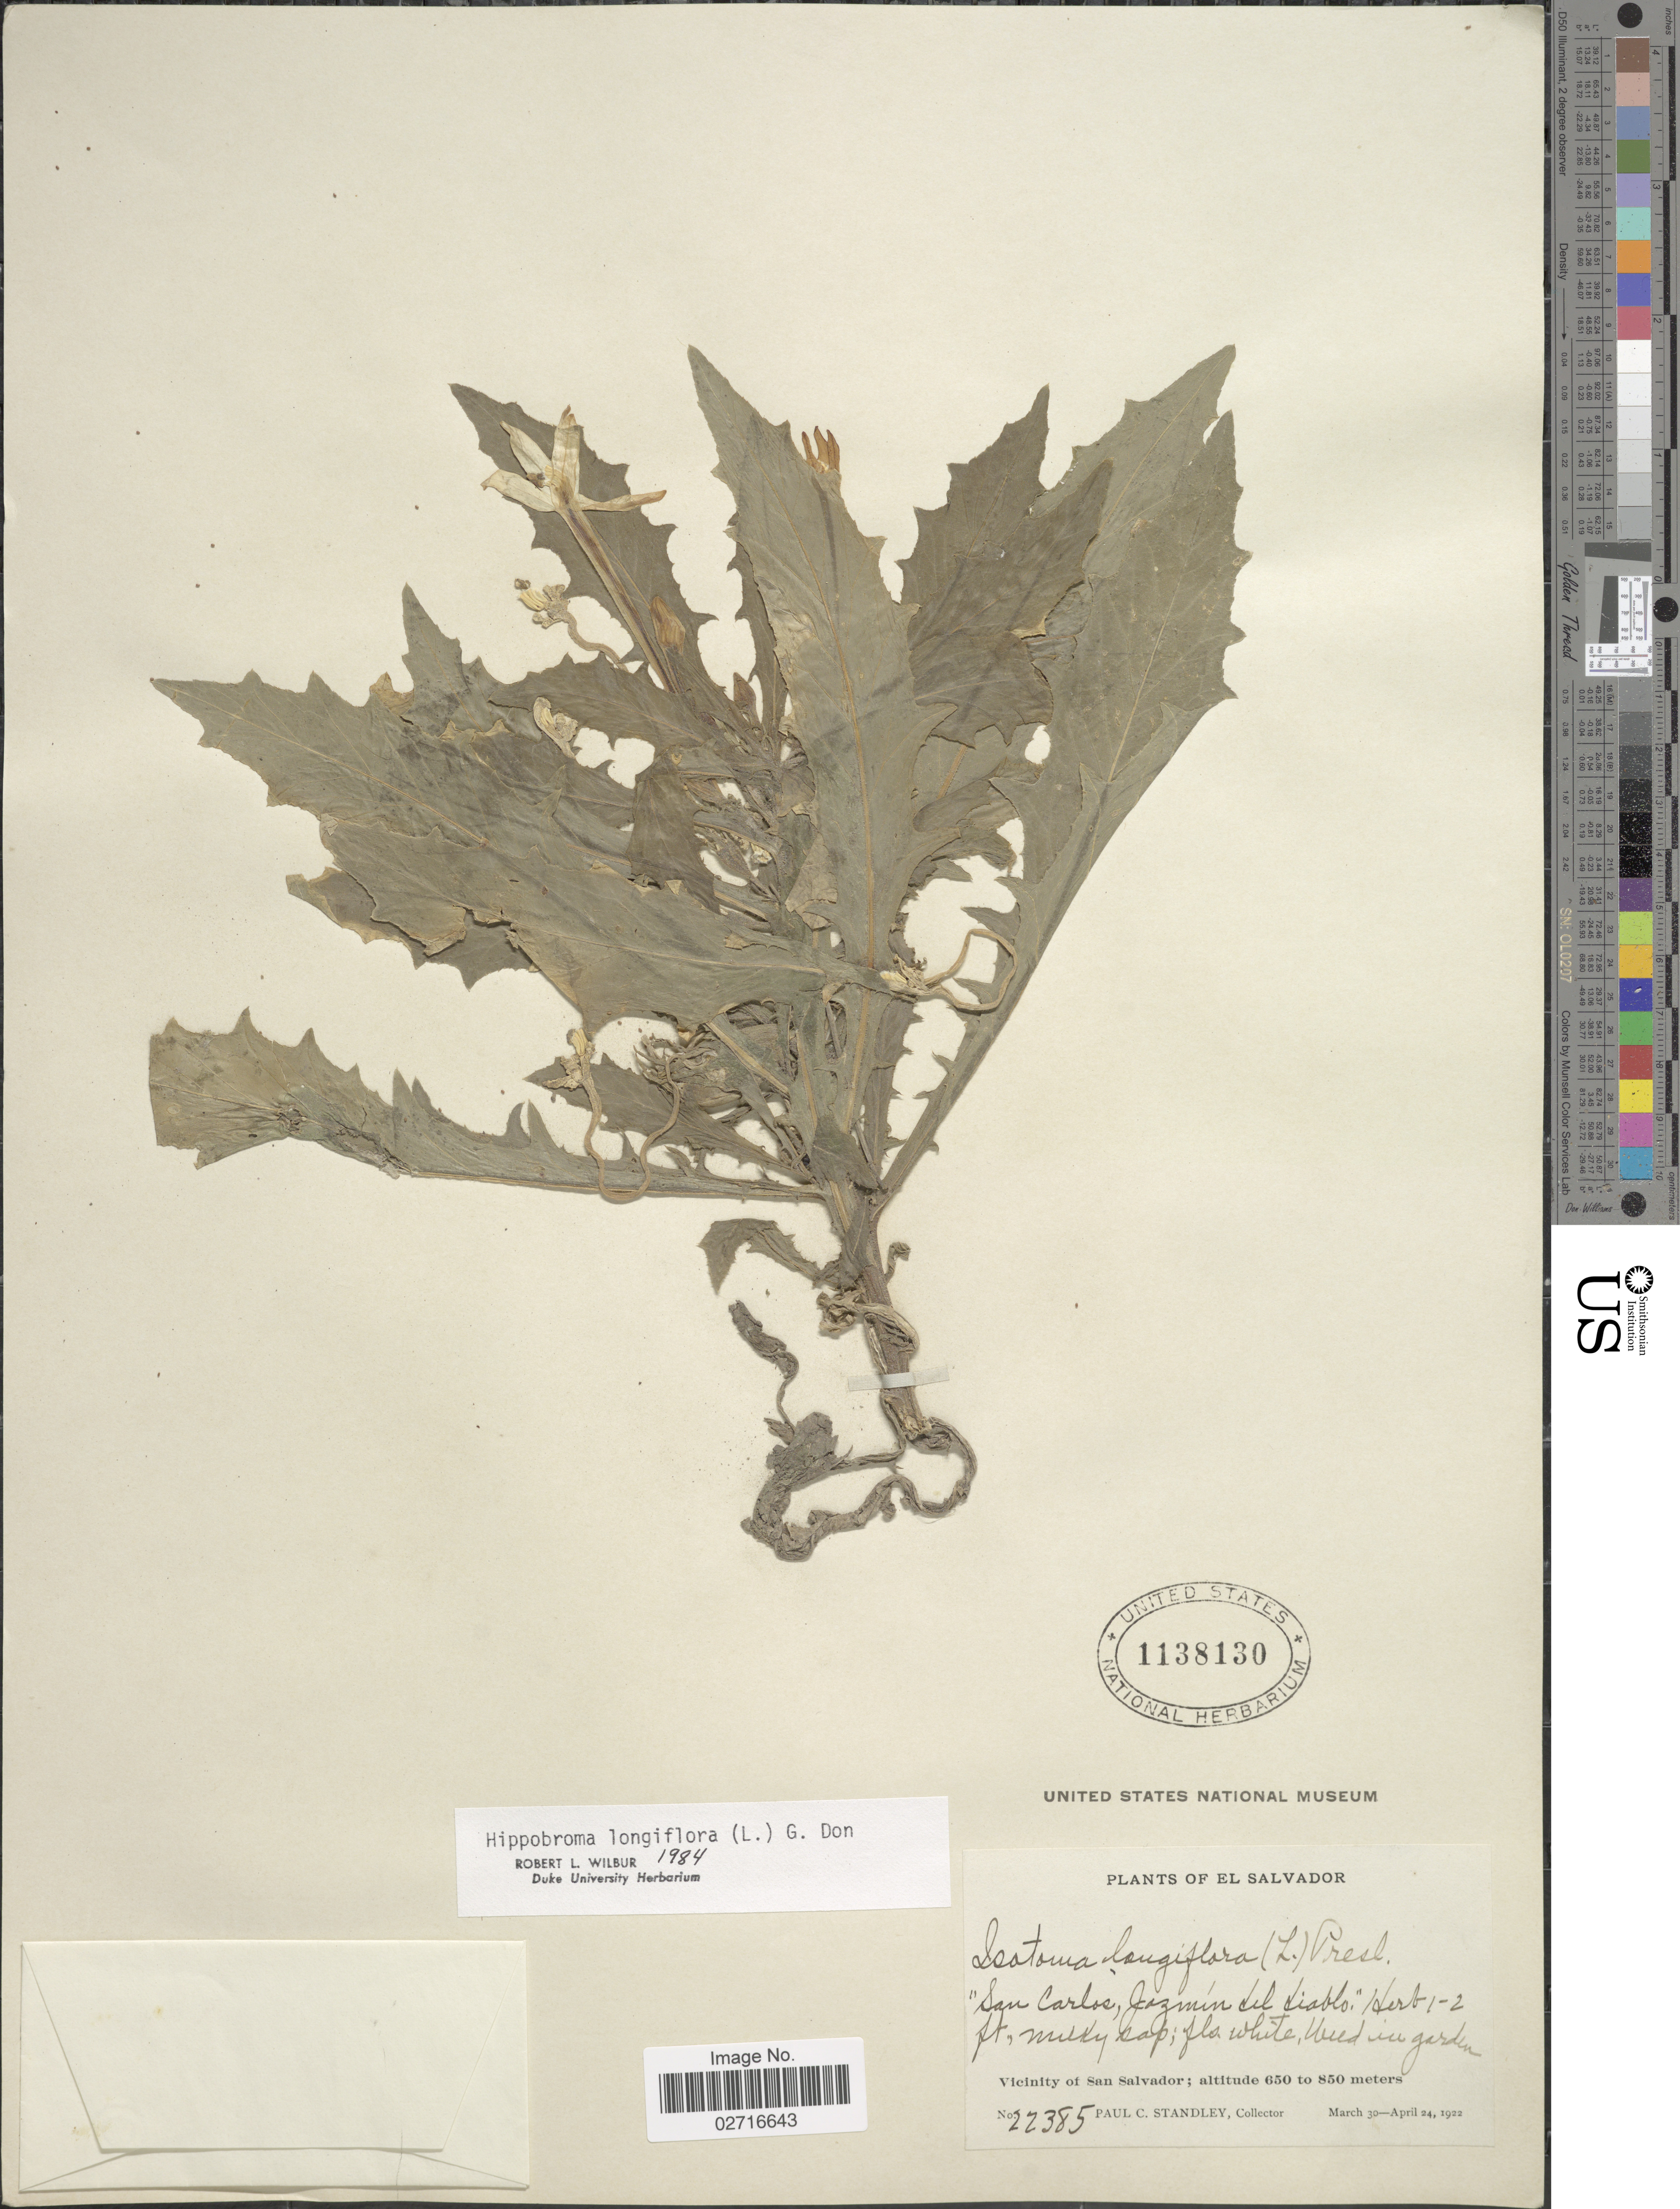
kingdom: Plantae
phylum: Tracheophyta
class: Magnoliopsida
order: Asterales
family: Campanulaceae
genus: Hippobroma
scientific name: Hippobroma longiflora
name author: (L.) G. Don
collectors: P. C. Standley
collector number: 22385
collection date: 1922-03-30/1922-04-24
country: El Salvador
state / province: San Salvador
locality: Weed in garden, Vicinity of San Salvador.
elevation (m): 650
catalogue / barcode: US 1138130